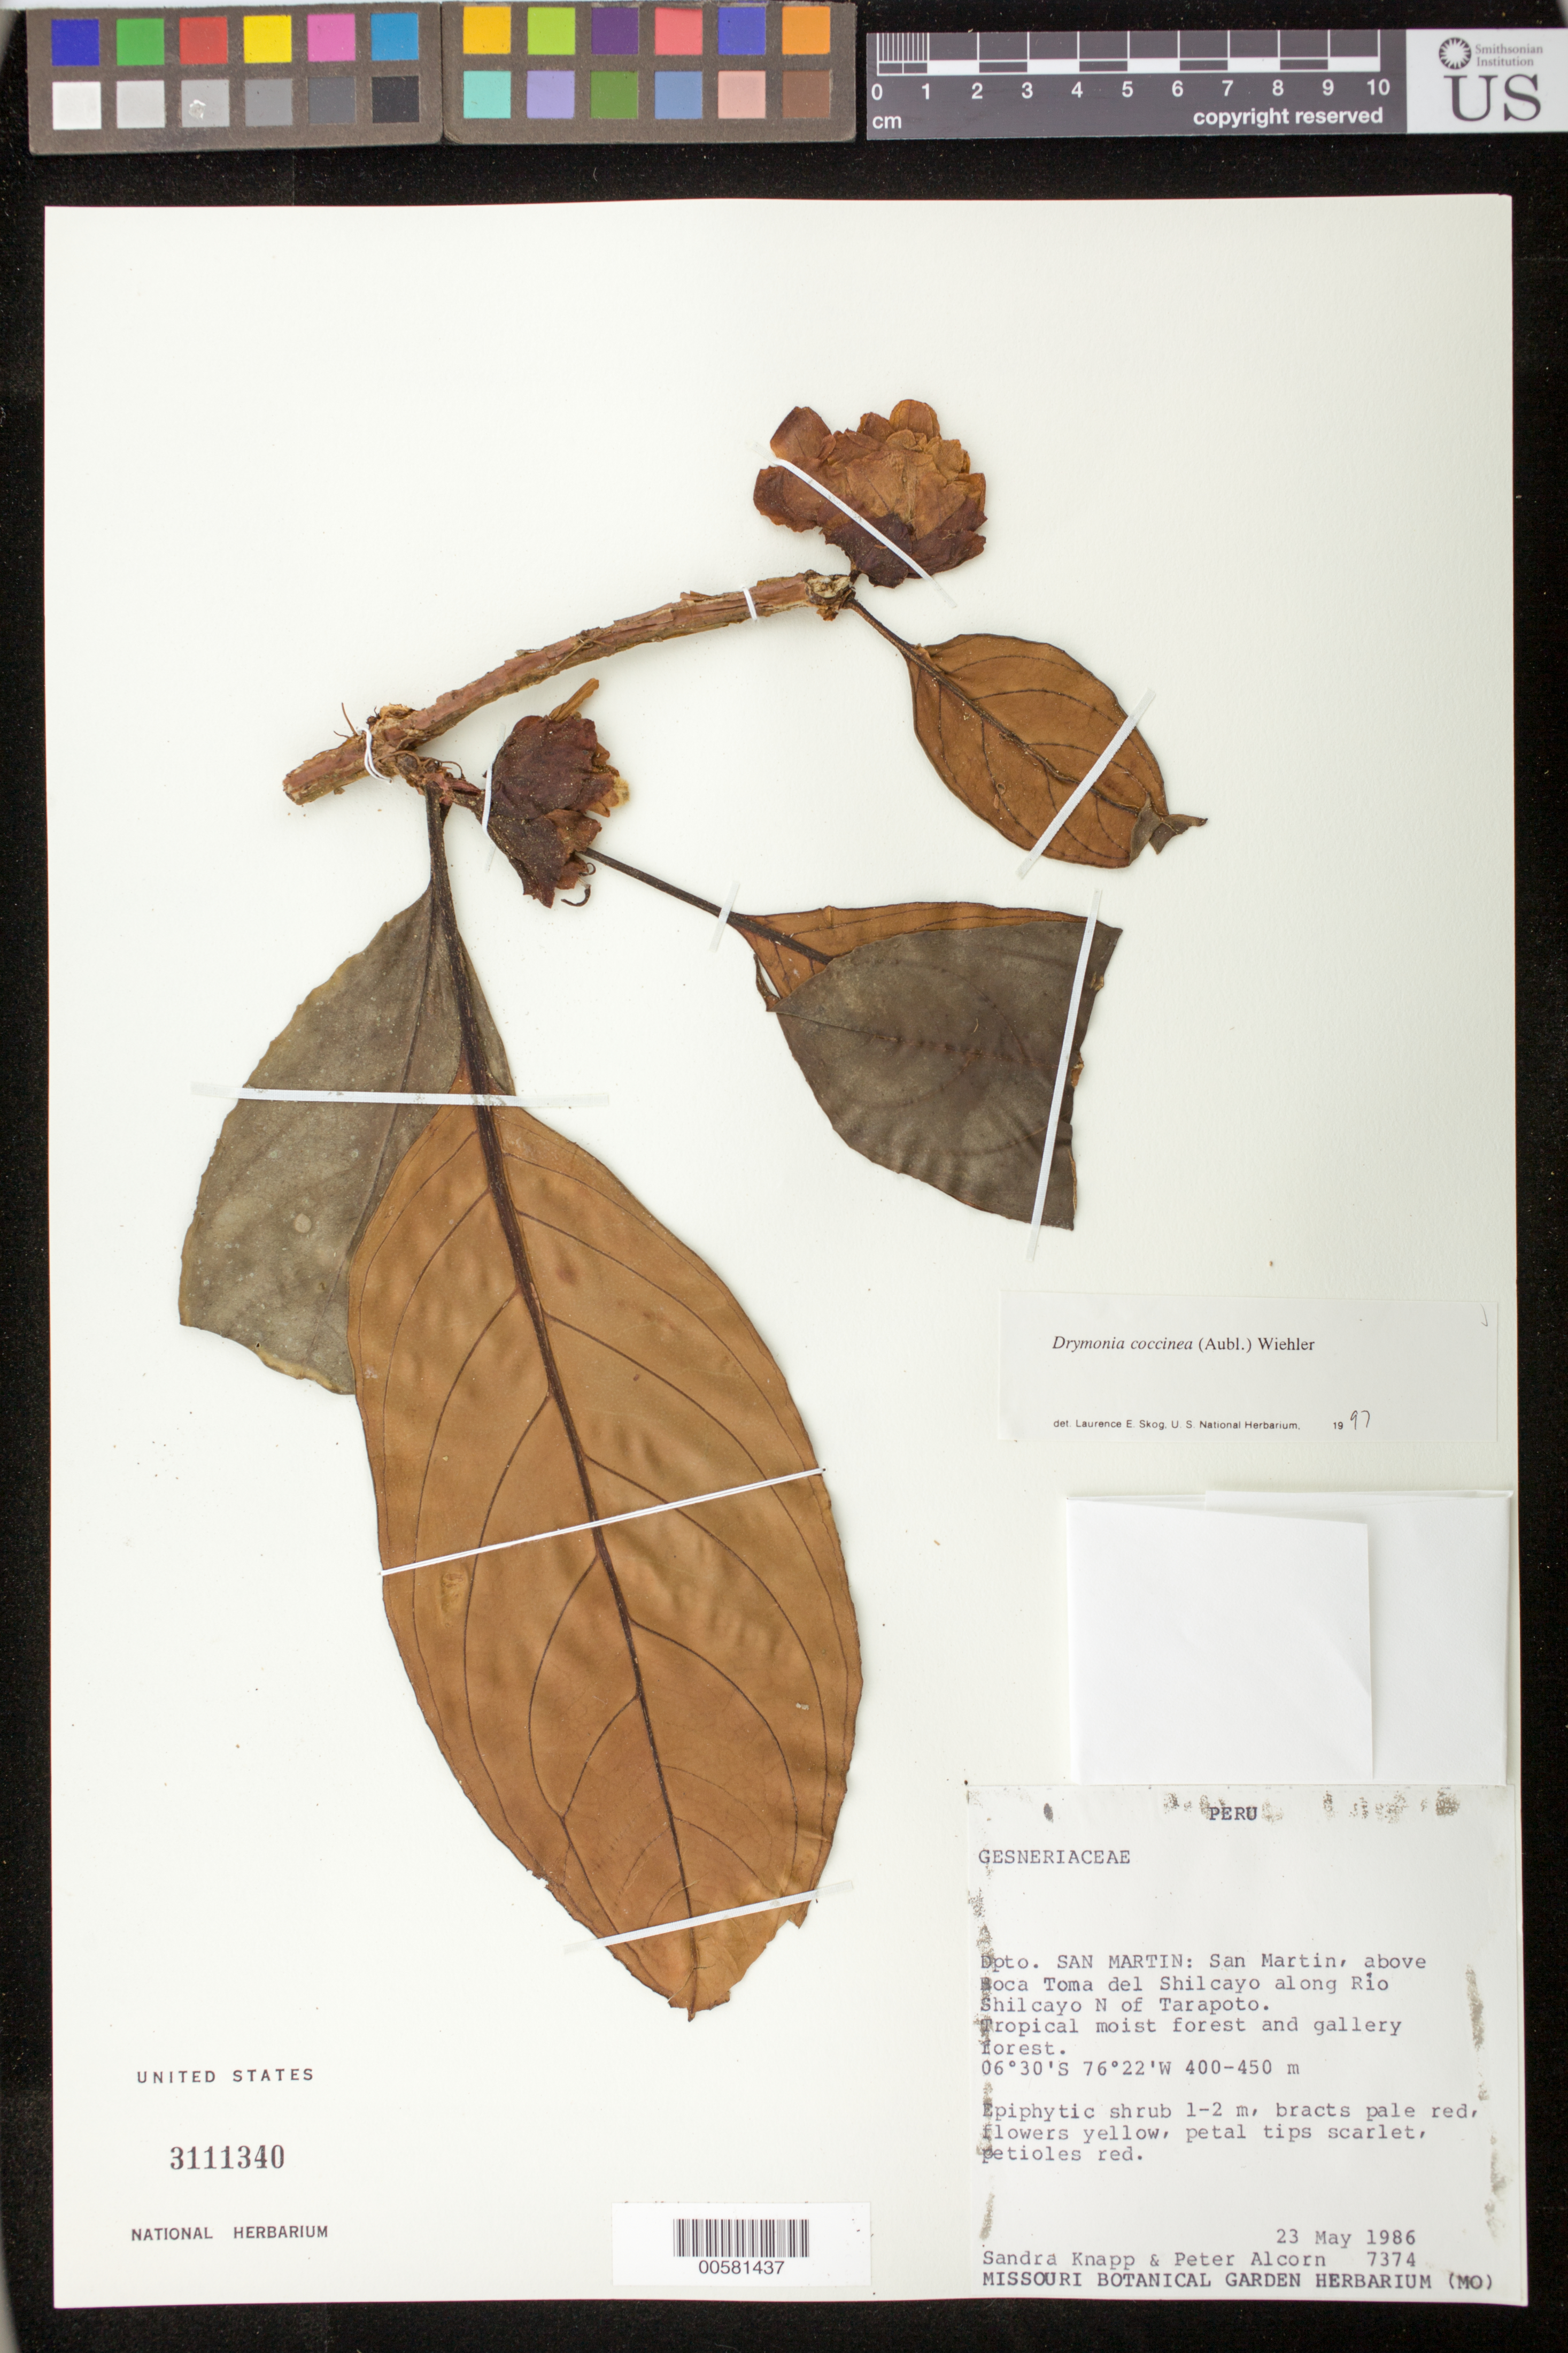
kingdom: Plantae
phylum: Tracheophyta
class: Magnoliopsida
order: Lamiales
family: Gesneriaceae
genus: Drymonia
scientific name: Drymonia coccinea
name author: (Aubl.) Wiehler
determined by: Skog, Laurence E.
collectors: S. Knapp & P. Alcorn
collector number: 7374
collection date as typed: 23 May 1986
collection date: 1986-05-23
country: Peru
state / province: San Martín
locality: San Martin, above Boca Toma del Shilcayo along Rio Shilcayo N of Tarapoto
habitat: Tropical moist forest and gallery forest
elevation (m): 400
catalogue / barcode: US 3111340